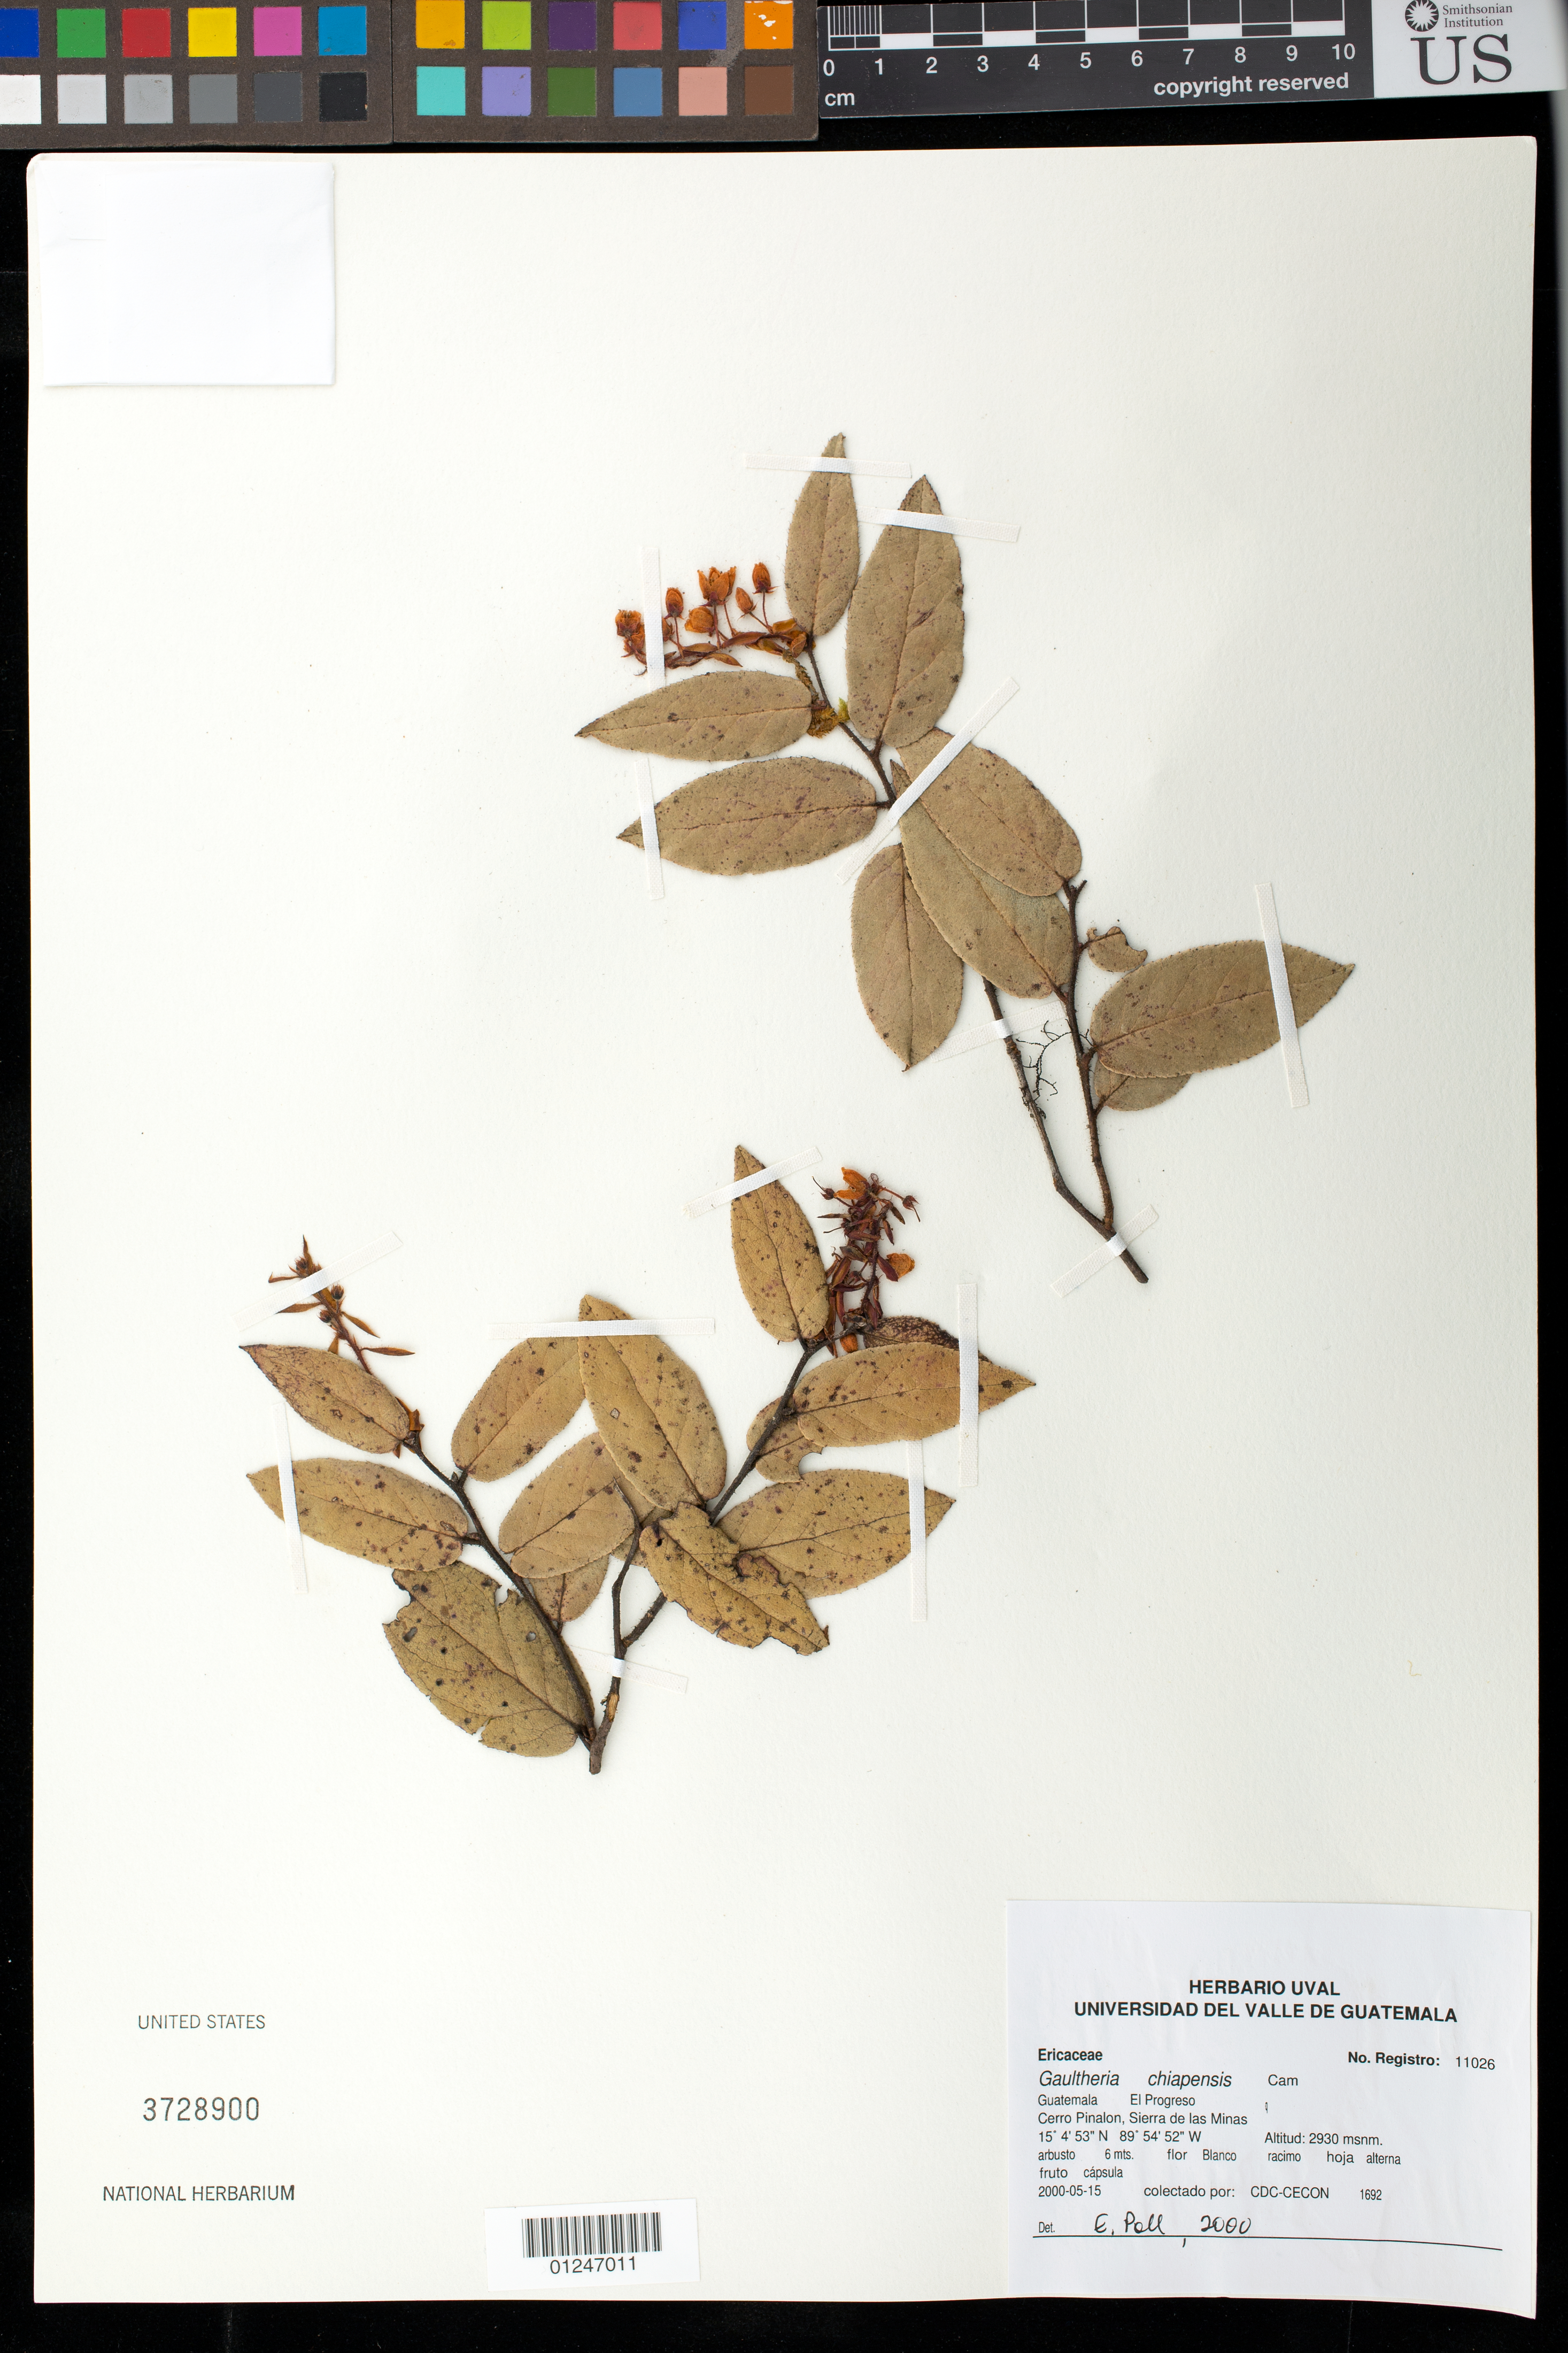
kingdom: Plantae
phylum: Tracheophyta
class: Magnoliopsida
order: Ericales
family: Ericaceae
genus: Gaultheria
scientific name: Gaultheria chiapensis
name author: Camp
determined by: Pöll, E.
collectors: CDC-CECON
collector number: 1692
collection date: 2000-05-15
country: Guatemala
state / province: El Progreso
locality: Cerro Pinalon, Sierra de las Minas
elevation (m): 2930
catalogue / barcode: US 3728900